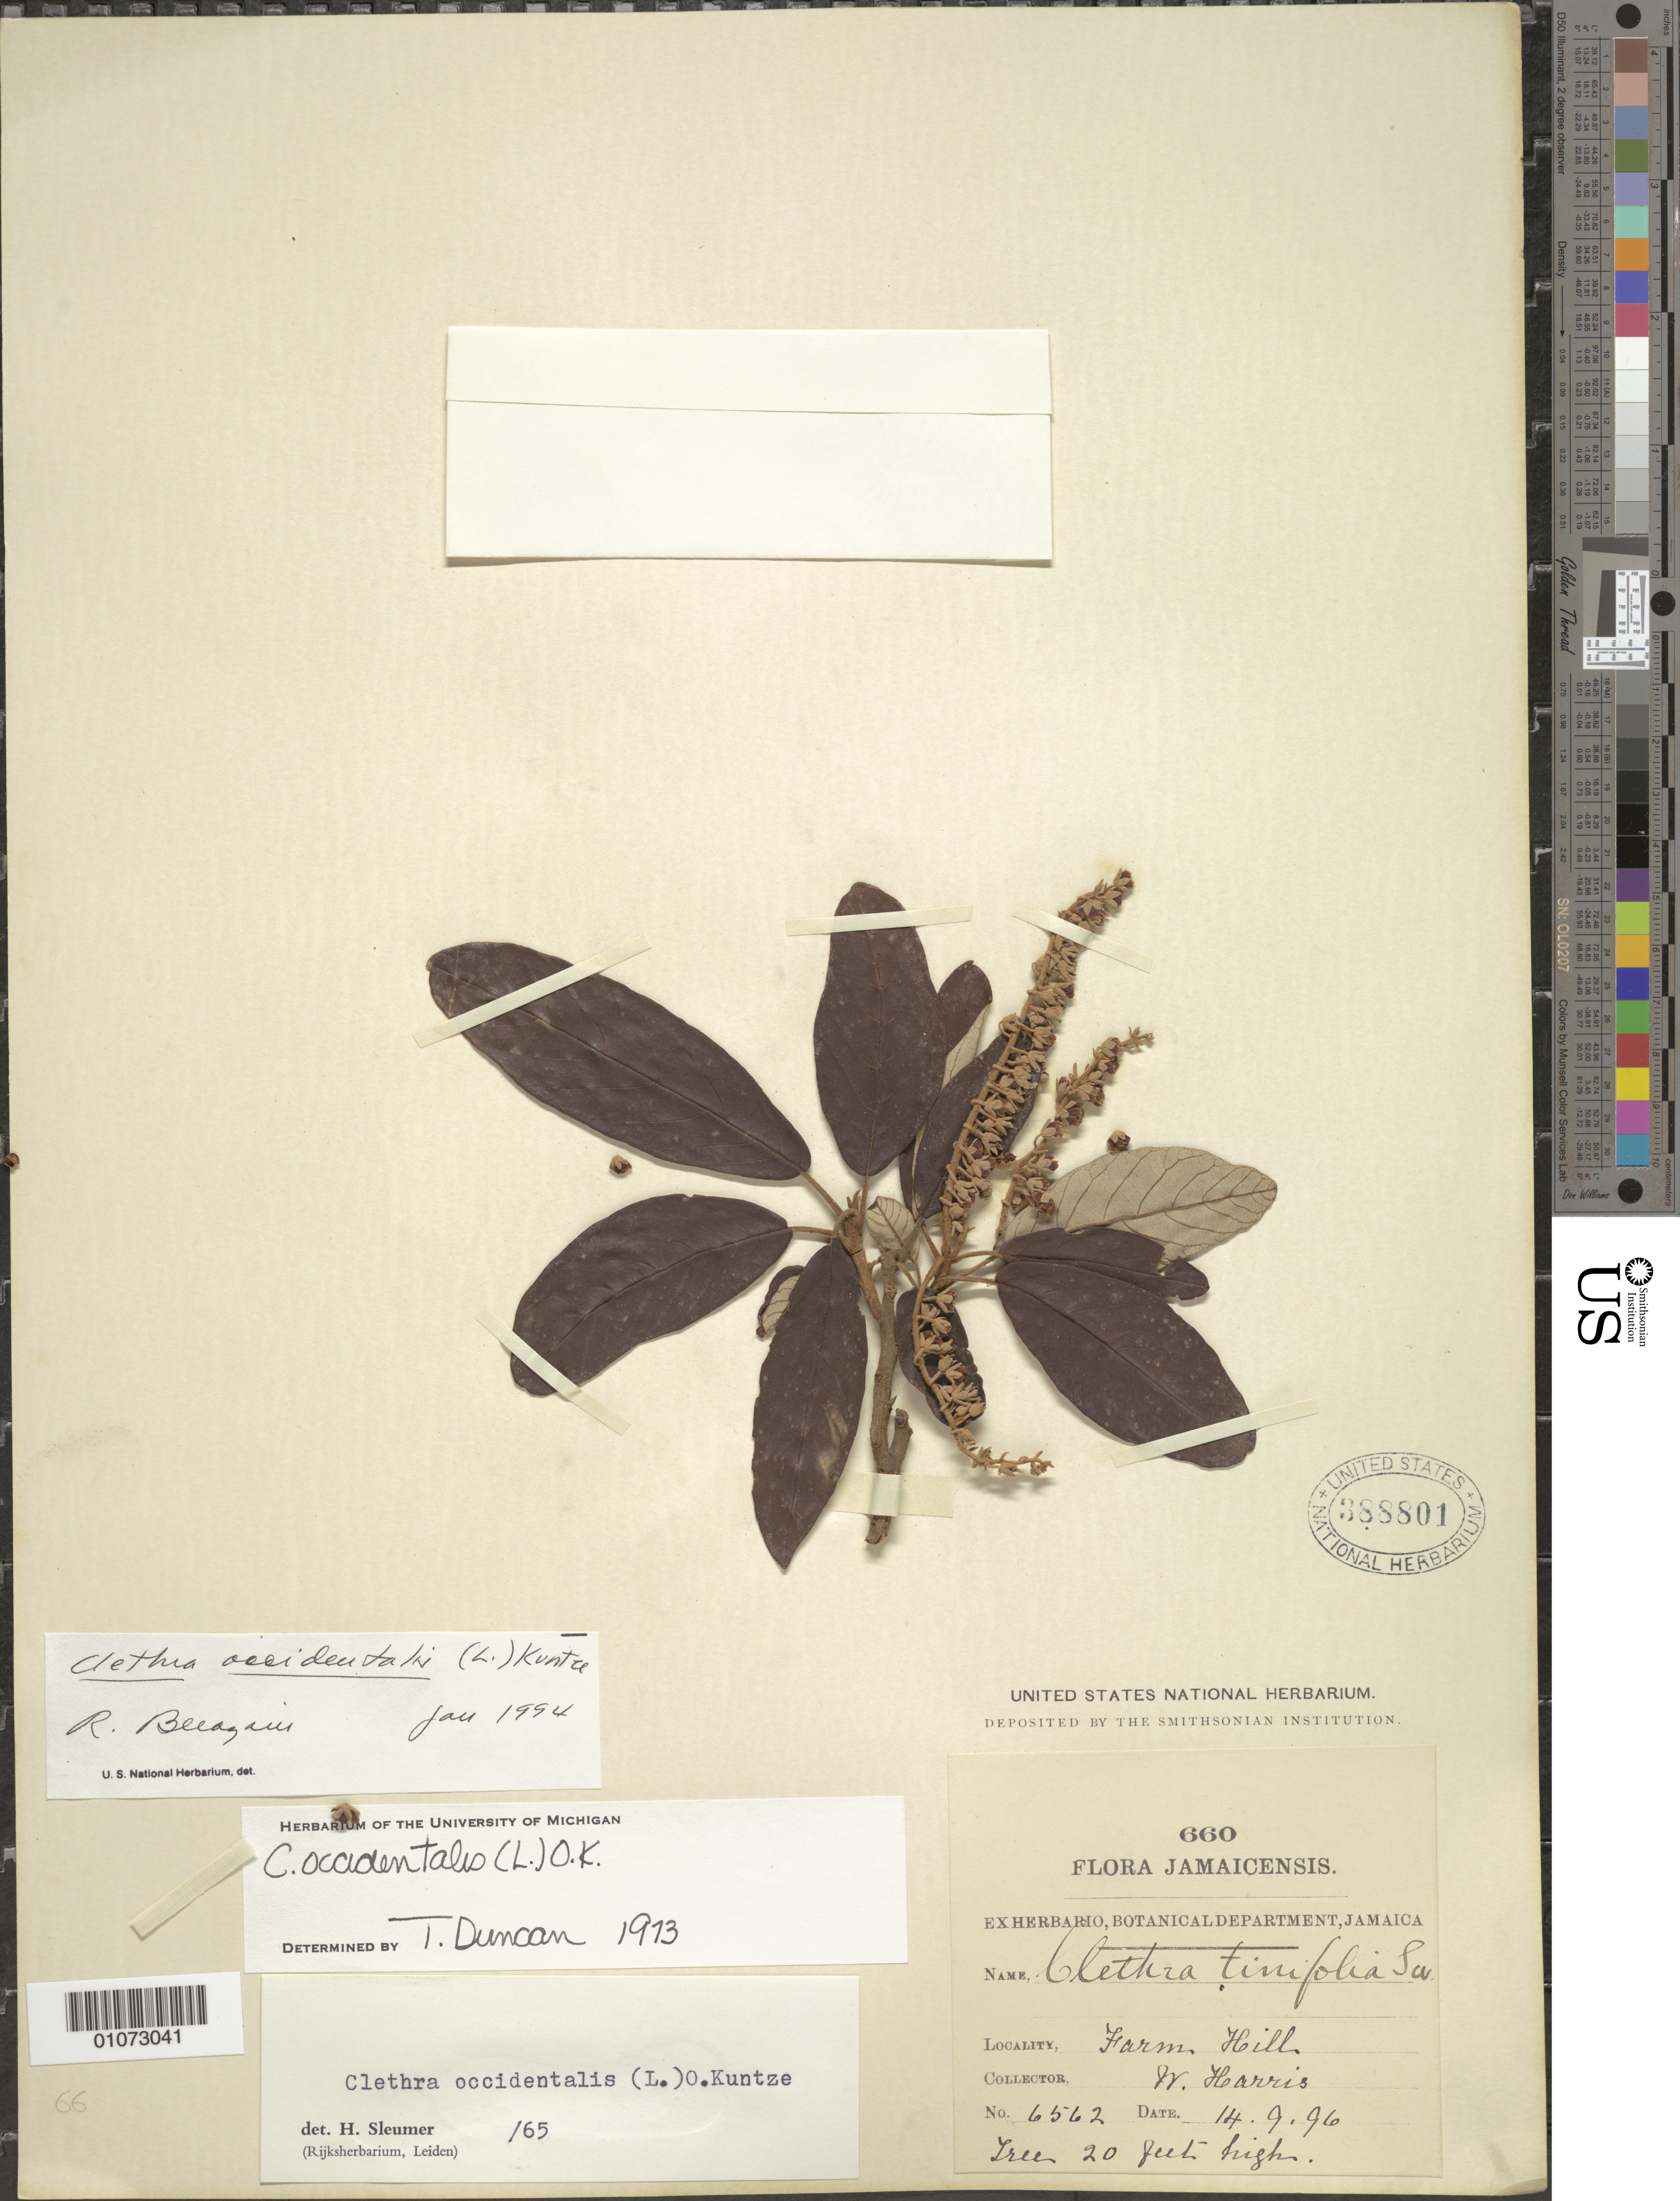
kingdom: Plantae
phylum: Tracheophyta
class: Magnoliopsida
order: Ericales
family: Clethraceae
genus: Clethra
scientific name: Clethra occidentalis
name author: (L.) Kuntze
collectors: W. Harris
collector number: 6562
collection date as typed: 14 Sep 1896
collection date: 1896-09-14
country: Jamaica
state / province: Saint Thomas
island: Jamaica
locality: Farm Hill.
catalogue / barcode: US 388801